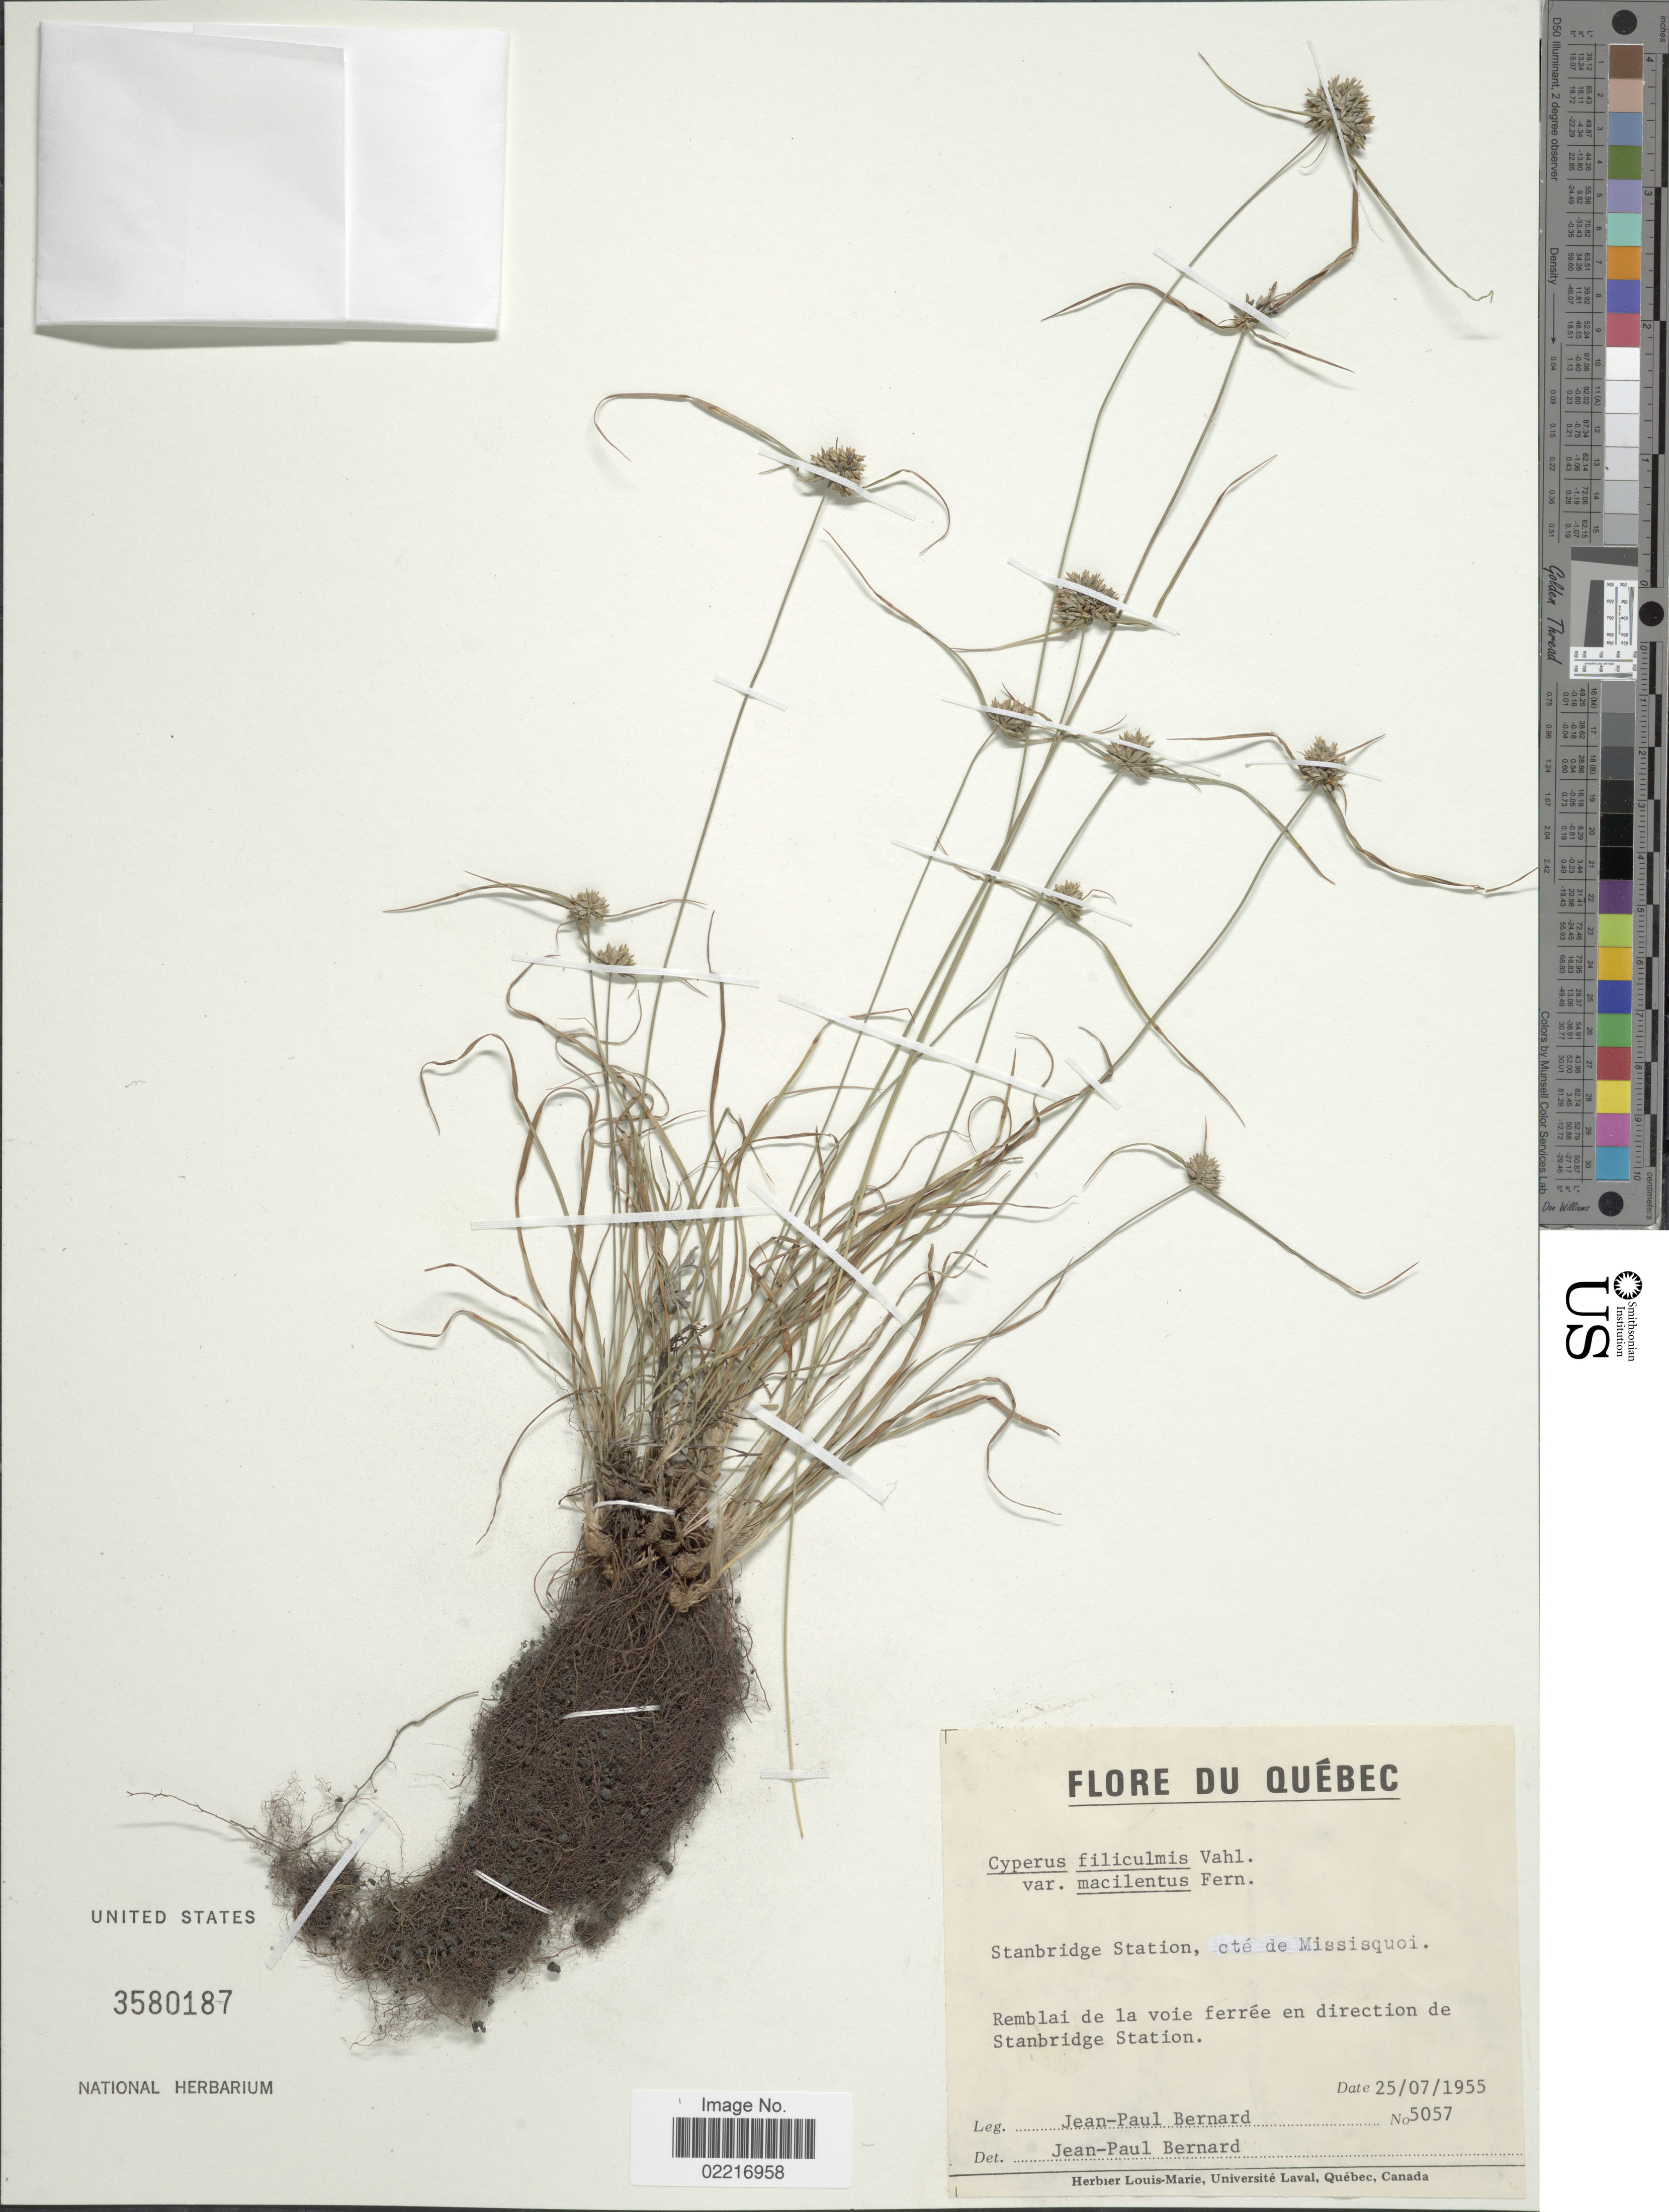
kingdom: Plantae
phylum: Tracheophyta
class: Liliopsida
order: Poales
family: Cyperaceae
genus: Cyperus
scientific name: Cyperus lupulinus subsp. macilentus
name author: (Fernald) Marcks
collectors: J.-P. Bernard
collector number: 5057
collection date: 1955-07-25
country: Canada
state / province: Quebec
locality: Stanbridge Station, ote de Missisquoi, Remblai de la voie ferree en direction de Stanbridge Station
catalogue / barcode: US 3580187